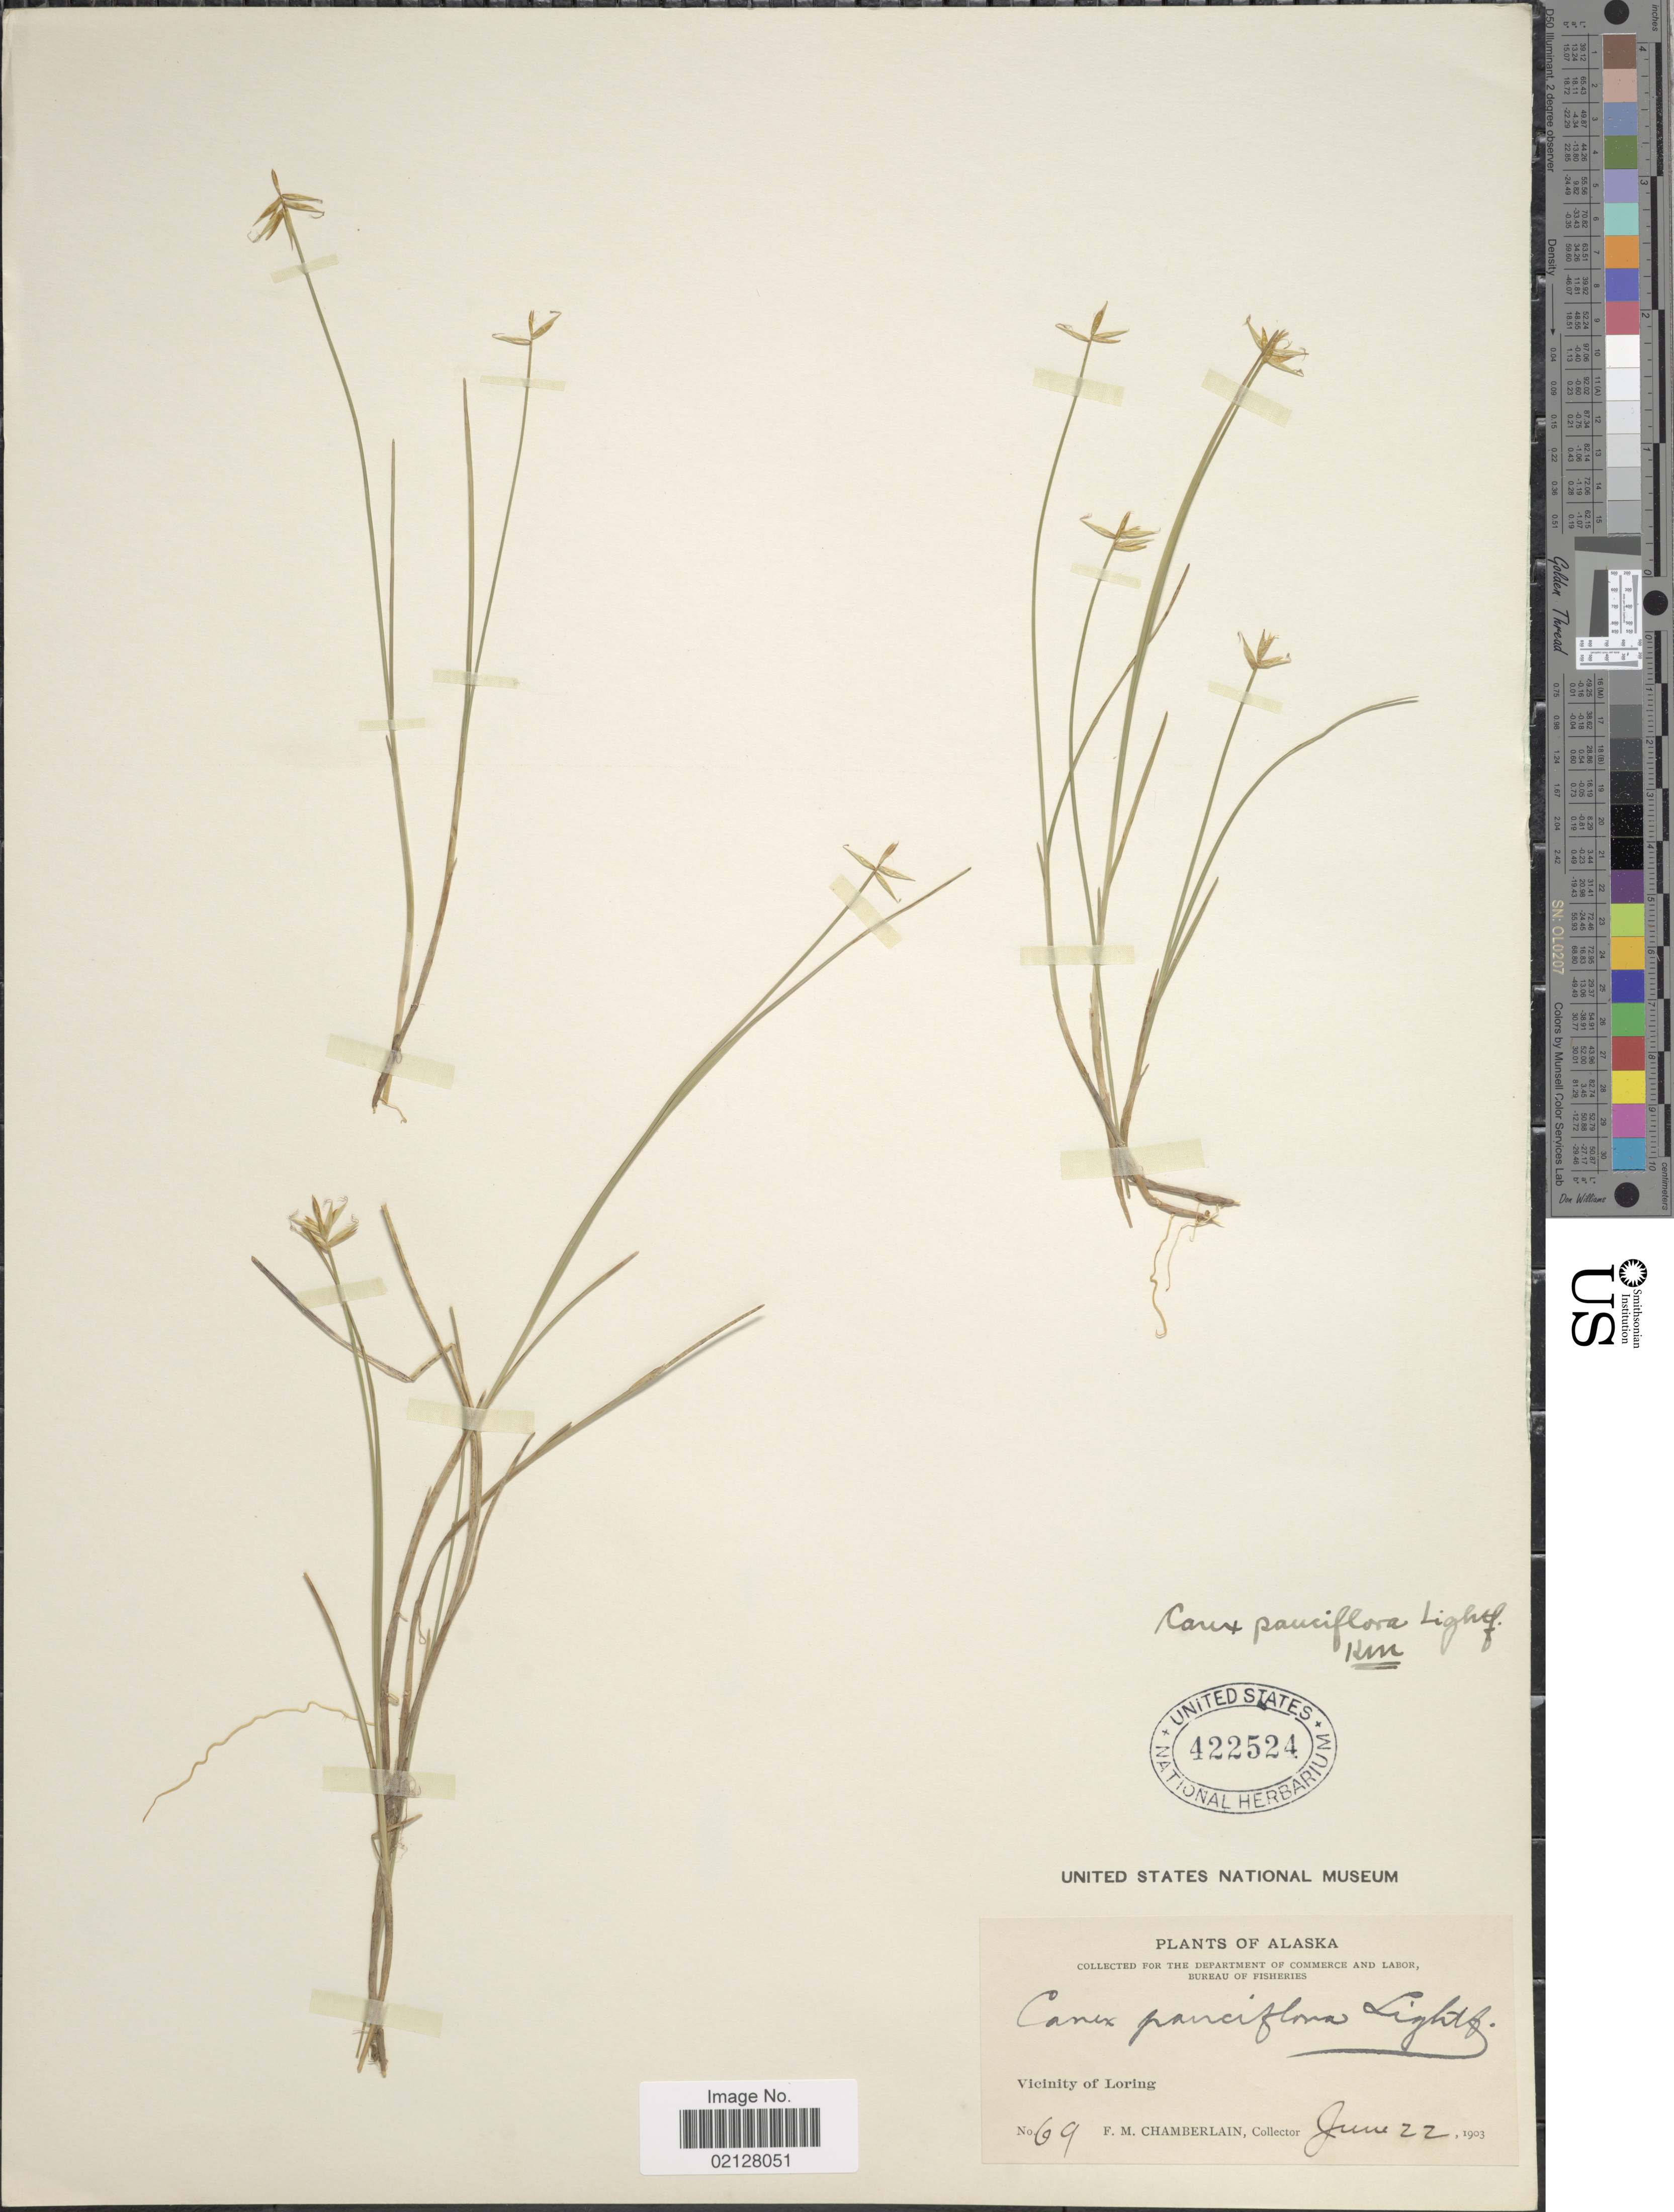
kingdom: Plantae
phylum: Tracheophyta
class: Liliopsida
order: Poales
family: Cyperaceae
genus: Carex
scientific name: Carex pauciflora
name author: Lightf.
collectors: F. Chamberlain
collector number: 69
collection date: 1903-06-22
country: United States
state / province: Alaska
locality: Vicinity of Loring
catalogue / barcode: US 422524